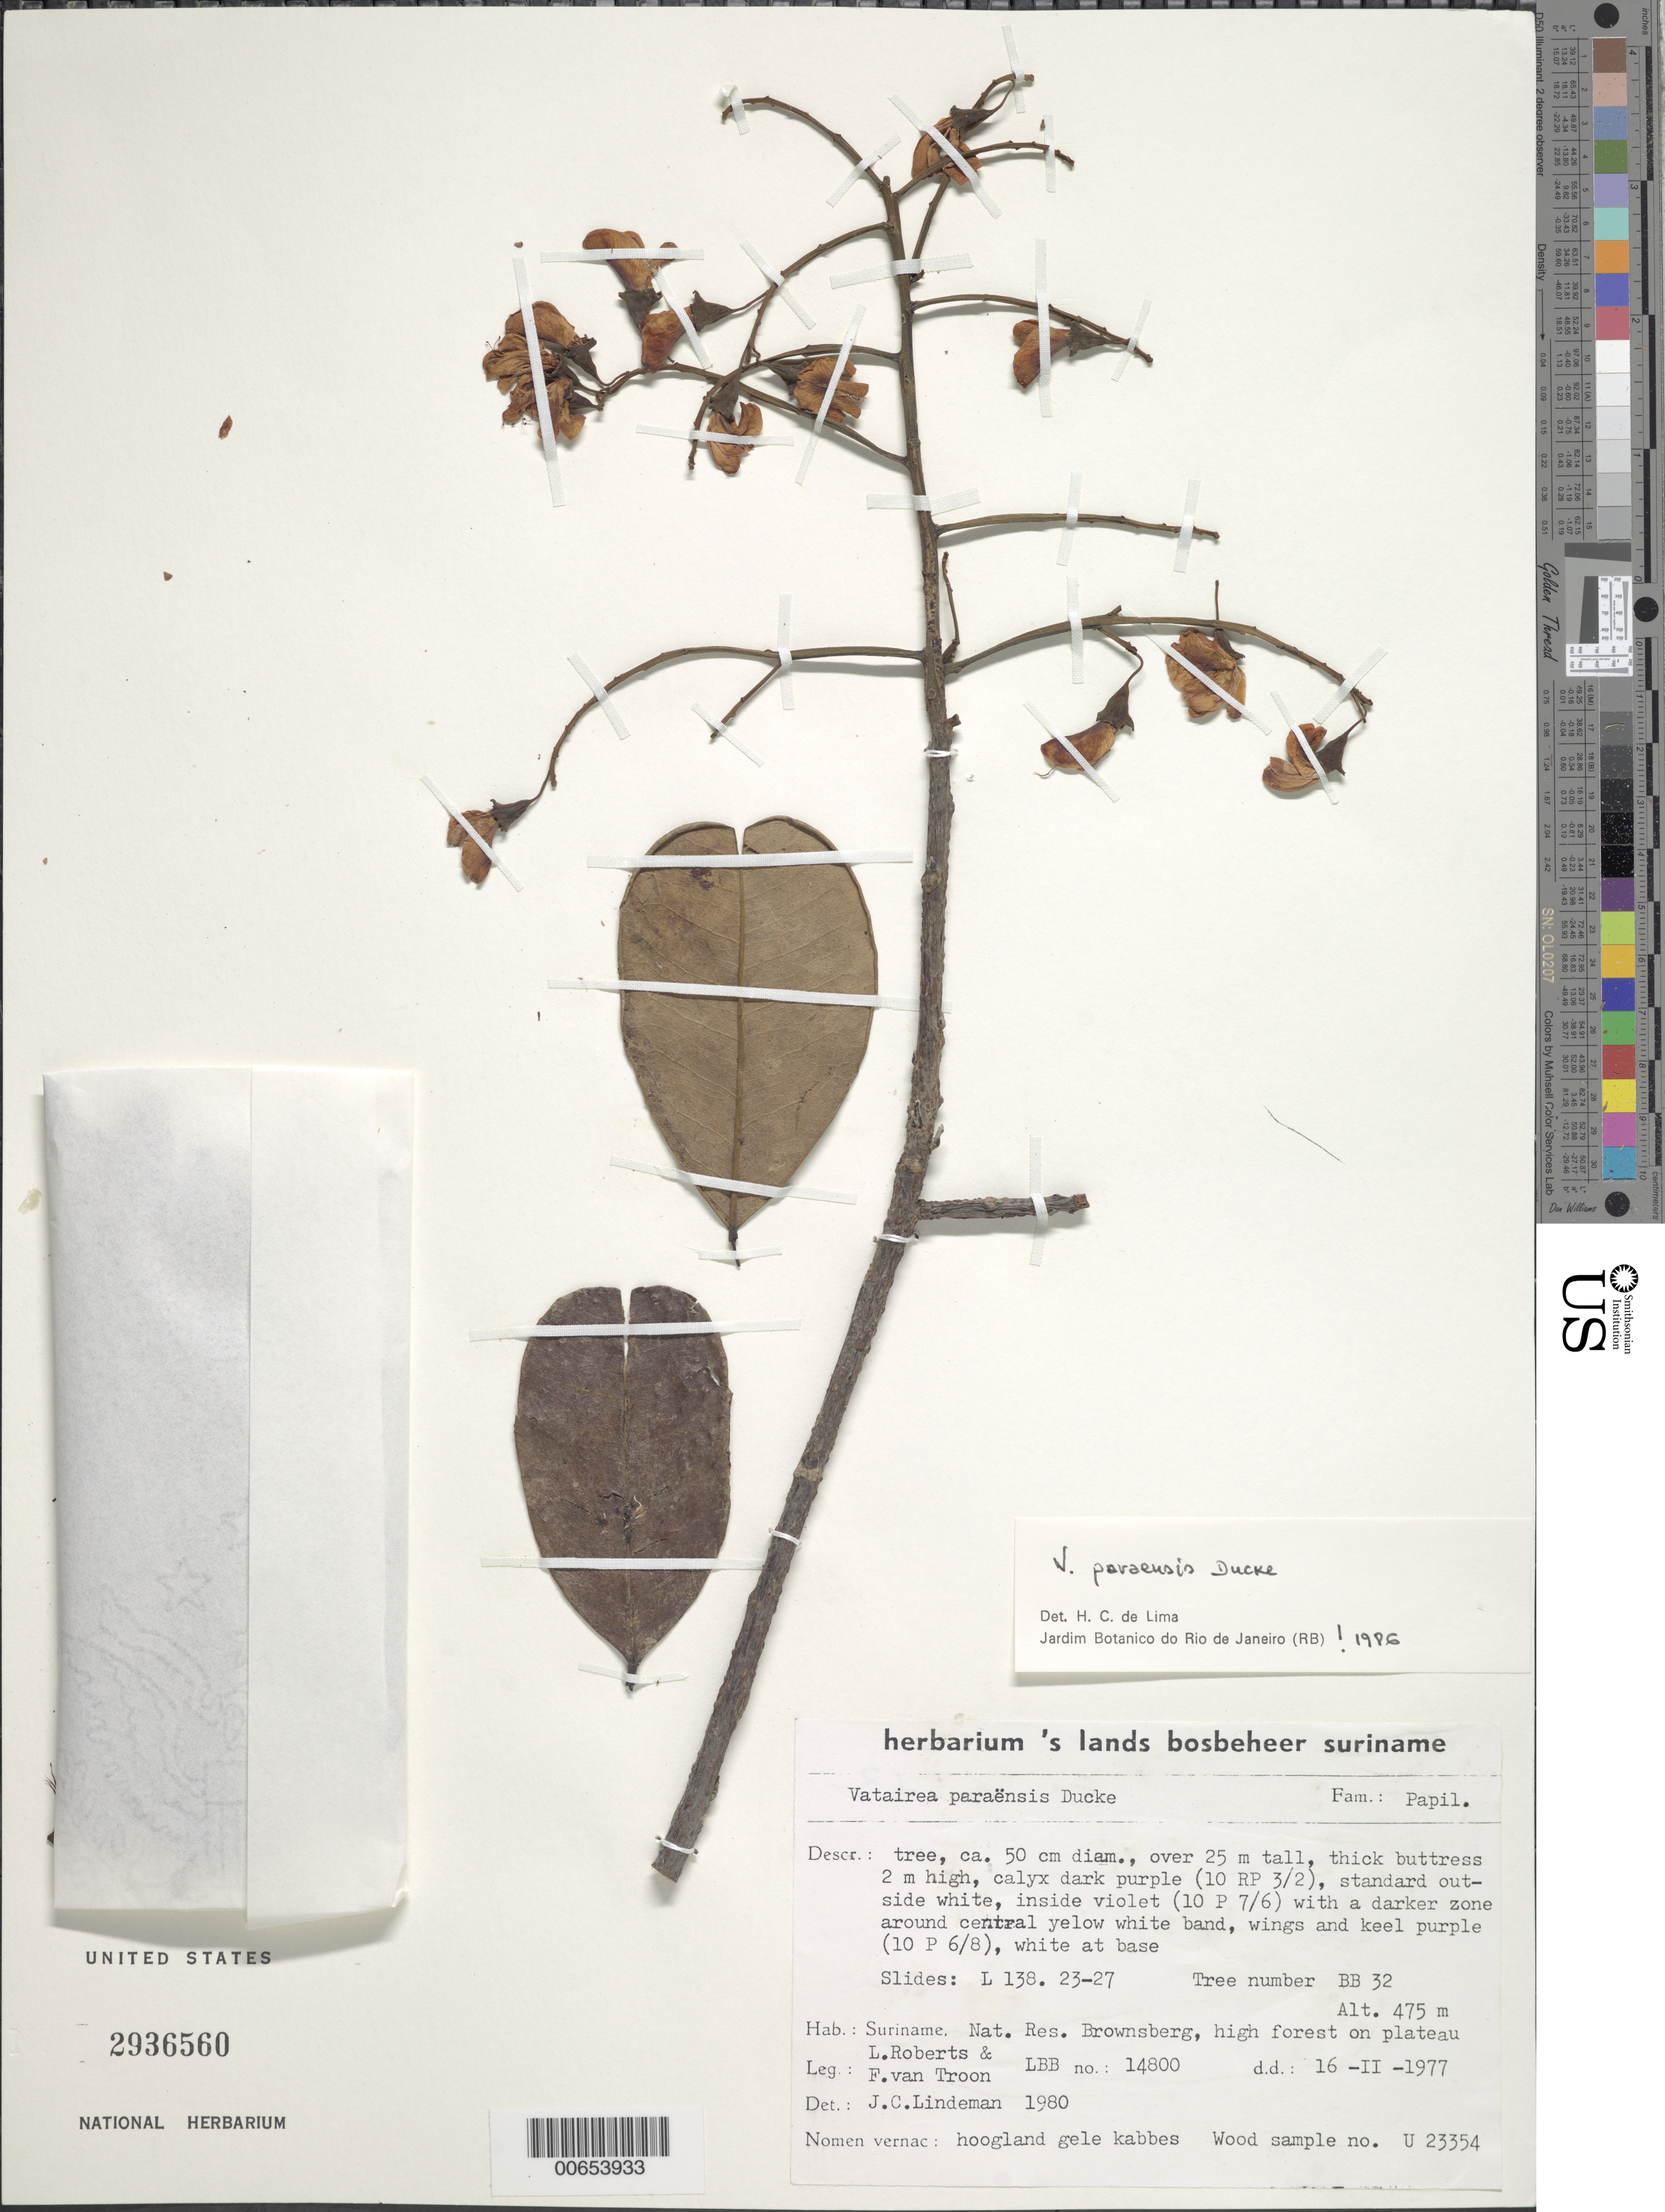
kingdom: Plantae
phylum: Tracheophyta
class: Magnoliopsida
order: Fabales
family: Fabaceae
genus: Vatairea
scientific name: Vatairea paraensis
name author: Ducke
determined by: Lima, H. C. de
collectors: L. Roberts & F. Troon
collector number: LBB 14800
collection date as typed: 16-Feb-77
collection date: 1977-02-16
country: Suriname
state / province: Brokopondo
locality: Brownsberg Nature Reserve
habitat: High forest on plateau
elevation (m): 475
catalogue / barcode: US 2936560